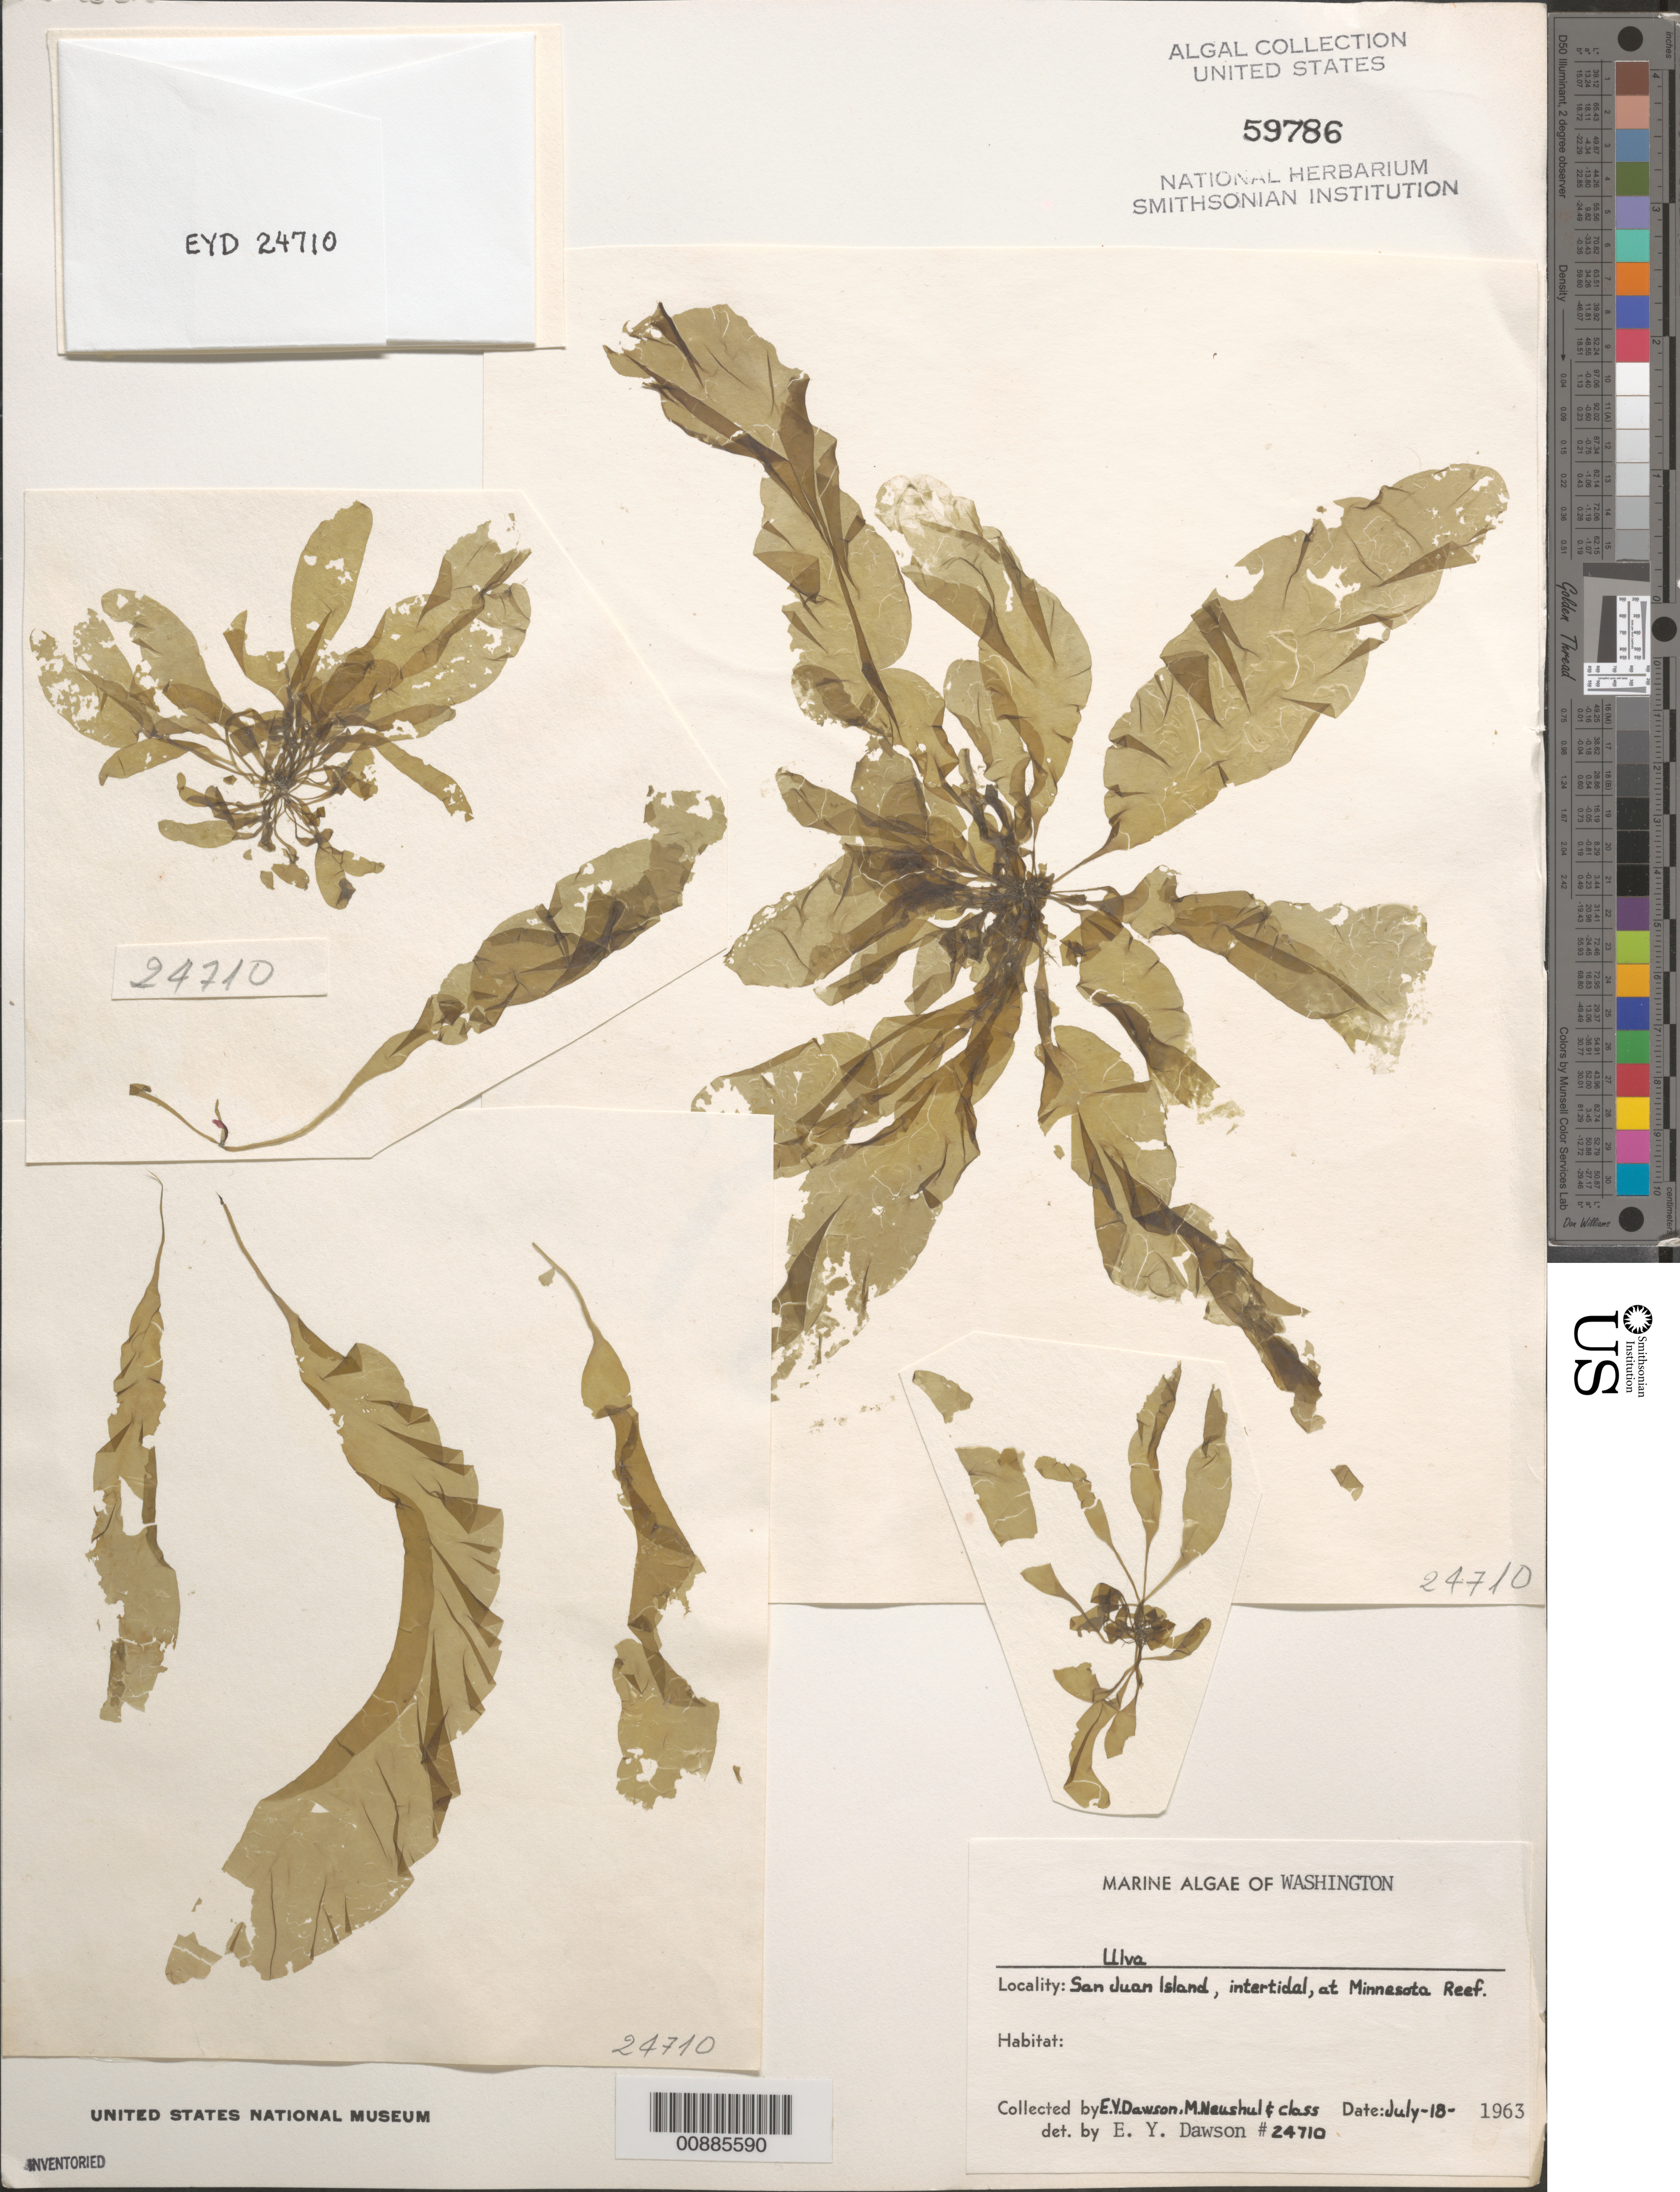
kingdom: Plantae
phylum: Chlorophyta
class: Ulvophyceae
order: Ulvales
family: Ulvaceae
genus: Ulva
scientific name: Ulva sp.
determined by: Dawson, E. Y.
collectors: E. Y. Dawson, M. Neushul & Algae Class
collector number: EYD 24710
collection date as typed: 18 Jul 1963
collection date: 1963-07-18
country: United States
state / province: Washington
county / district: San Juan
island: San Juan Island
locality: Minnesota Reef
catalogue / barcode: US 59786